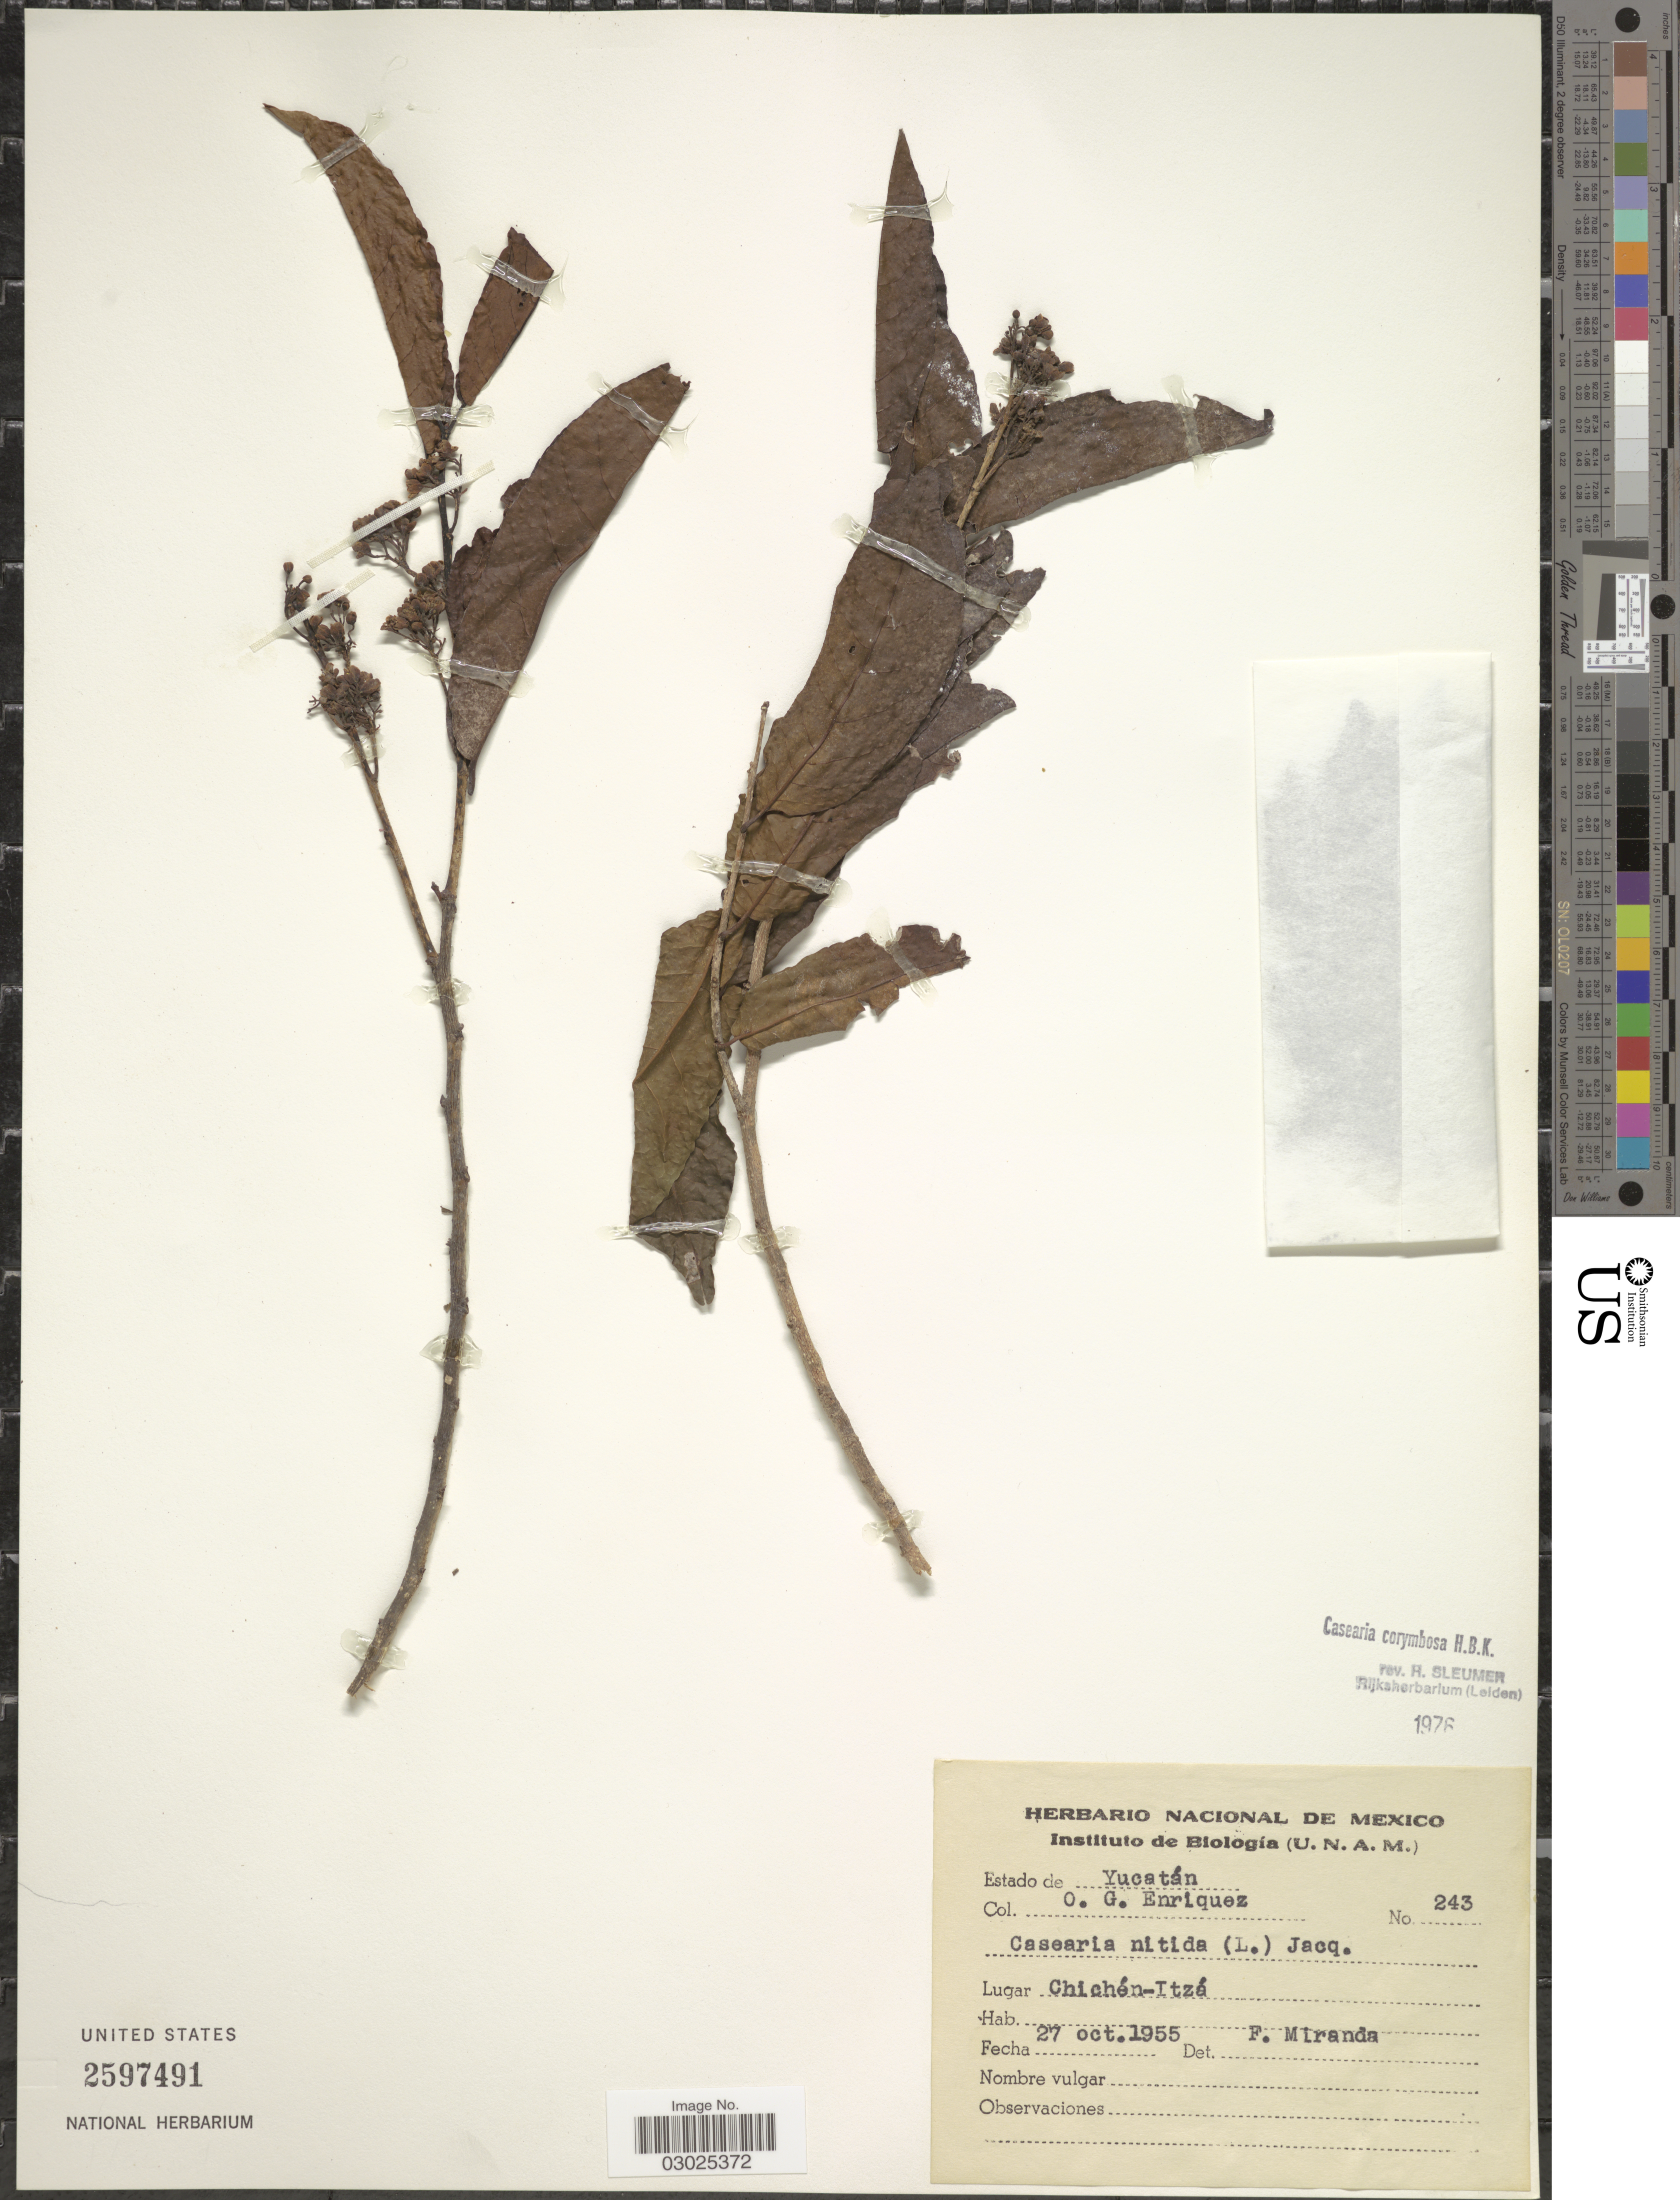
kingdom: Plantae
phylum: Tracheophyta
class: Magnoliopsida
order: Malpighiales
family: Salicaceae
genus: Casearia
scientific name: Casearia corymbosa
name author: Kunth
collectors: O. Enriquez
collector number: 243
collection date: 1955-10-27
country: Mexico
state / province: Yucatán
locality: Chichén-Itzá.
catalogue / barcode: US 2597491